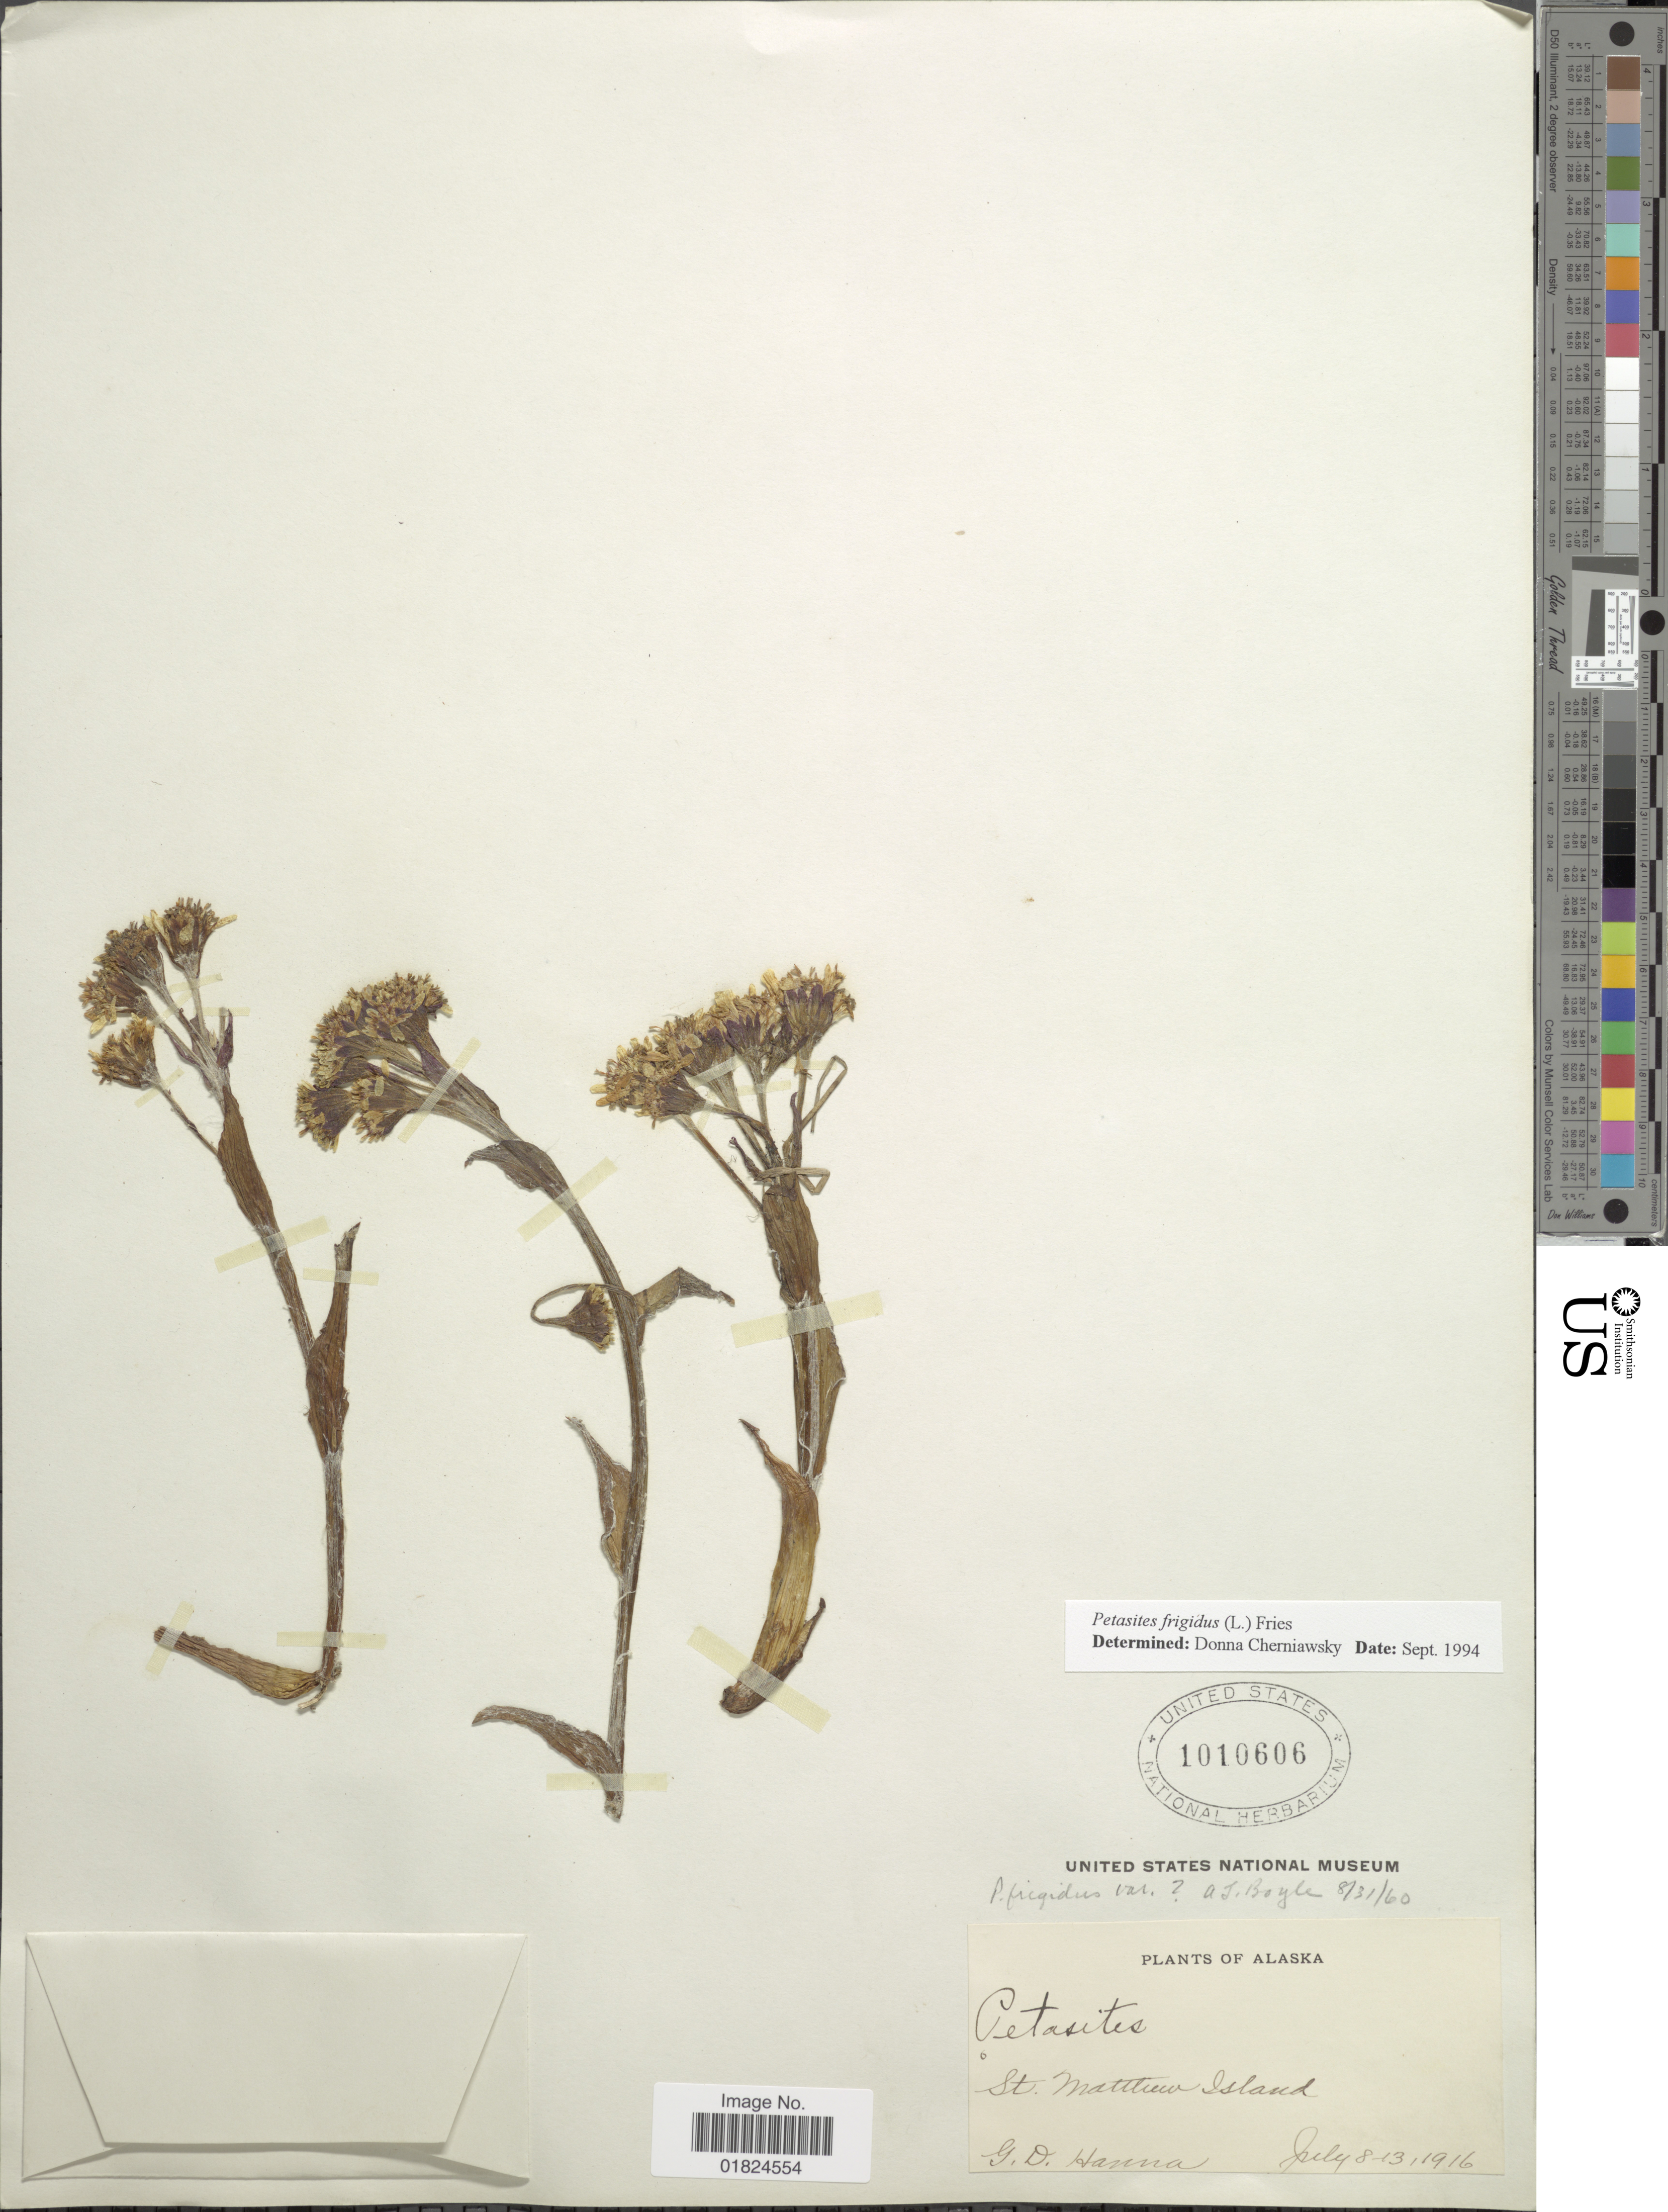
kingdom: Plantae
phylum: Tracheophyta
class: Magnoliopsida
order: Asterales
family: Asteraceae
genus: Petasites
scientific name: Petasites frigidus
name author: (L.) Fr.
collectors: G. D. Hanna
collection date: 1916-07-08/1916-07-13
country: United States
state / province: Alaska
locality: St. Matthew Island.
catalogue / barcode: US 1010606